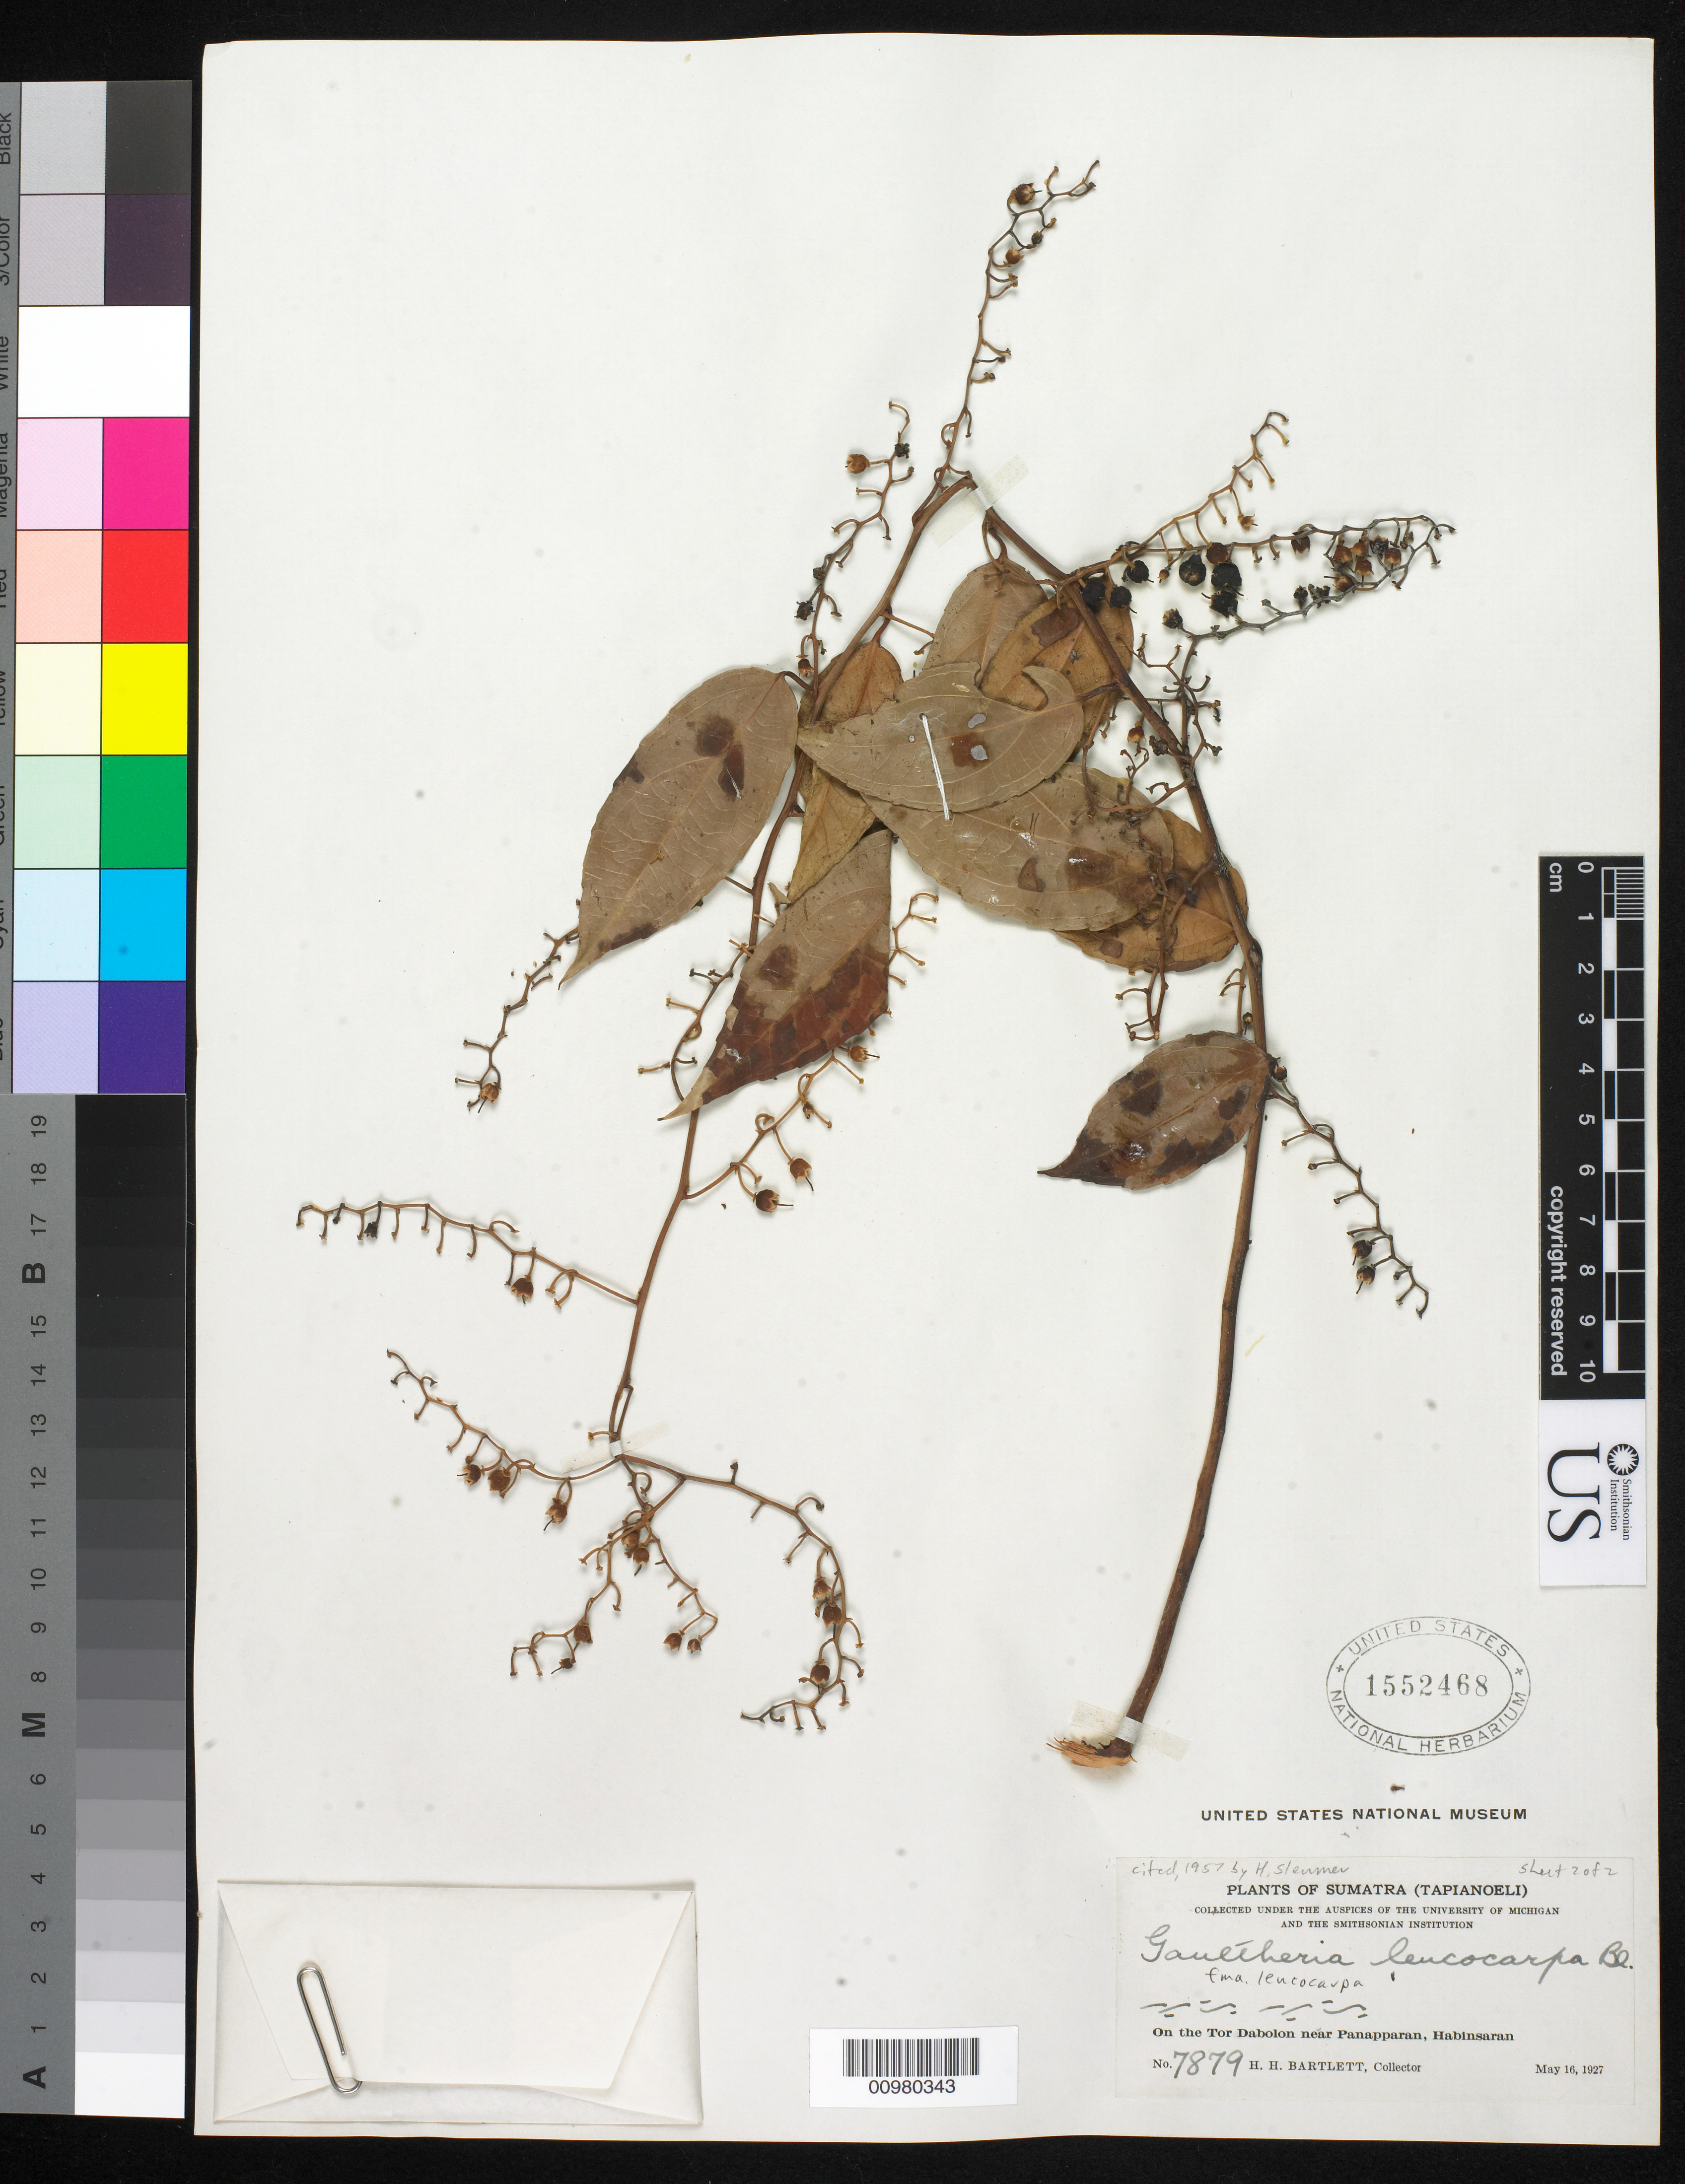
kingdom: Plantae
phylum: Tracheophyta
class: Magnoliopsida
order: Ericales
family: Ericaceae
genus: Gaultheria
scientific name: Gaultheria leucocarpa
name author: Blume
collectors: H. H. Bartlett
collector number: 7879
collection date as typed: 16 May 1927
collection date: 1927-05-16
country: Indonesia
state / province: Sumatra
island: Sumatra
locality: On the Tor Dabolon near Panapparan, Habinsaran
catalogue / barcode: US 1552468